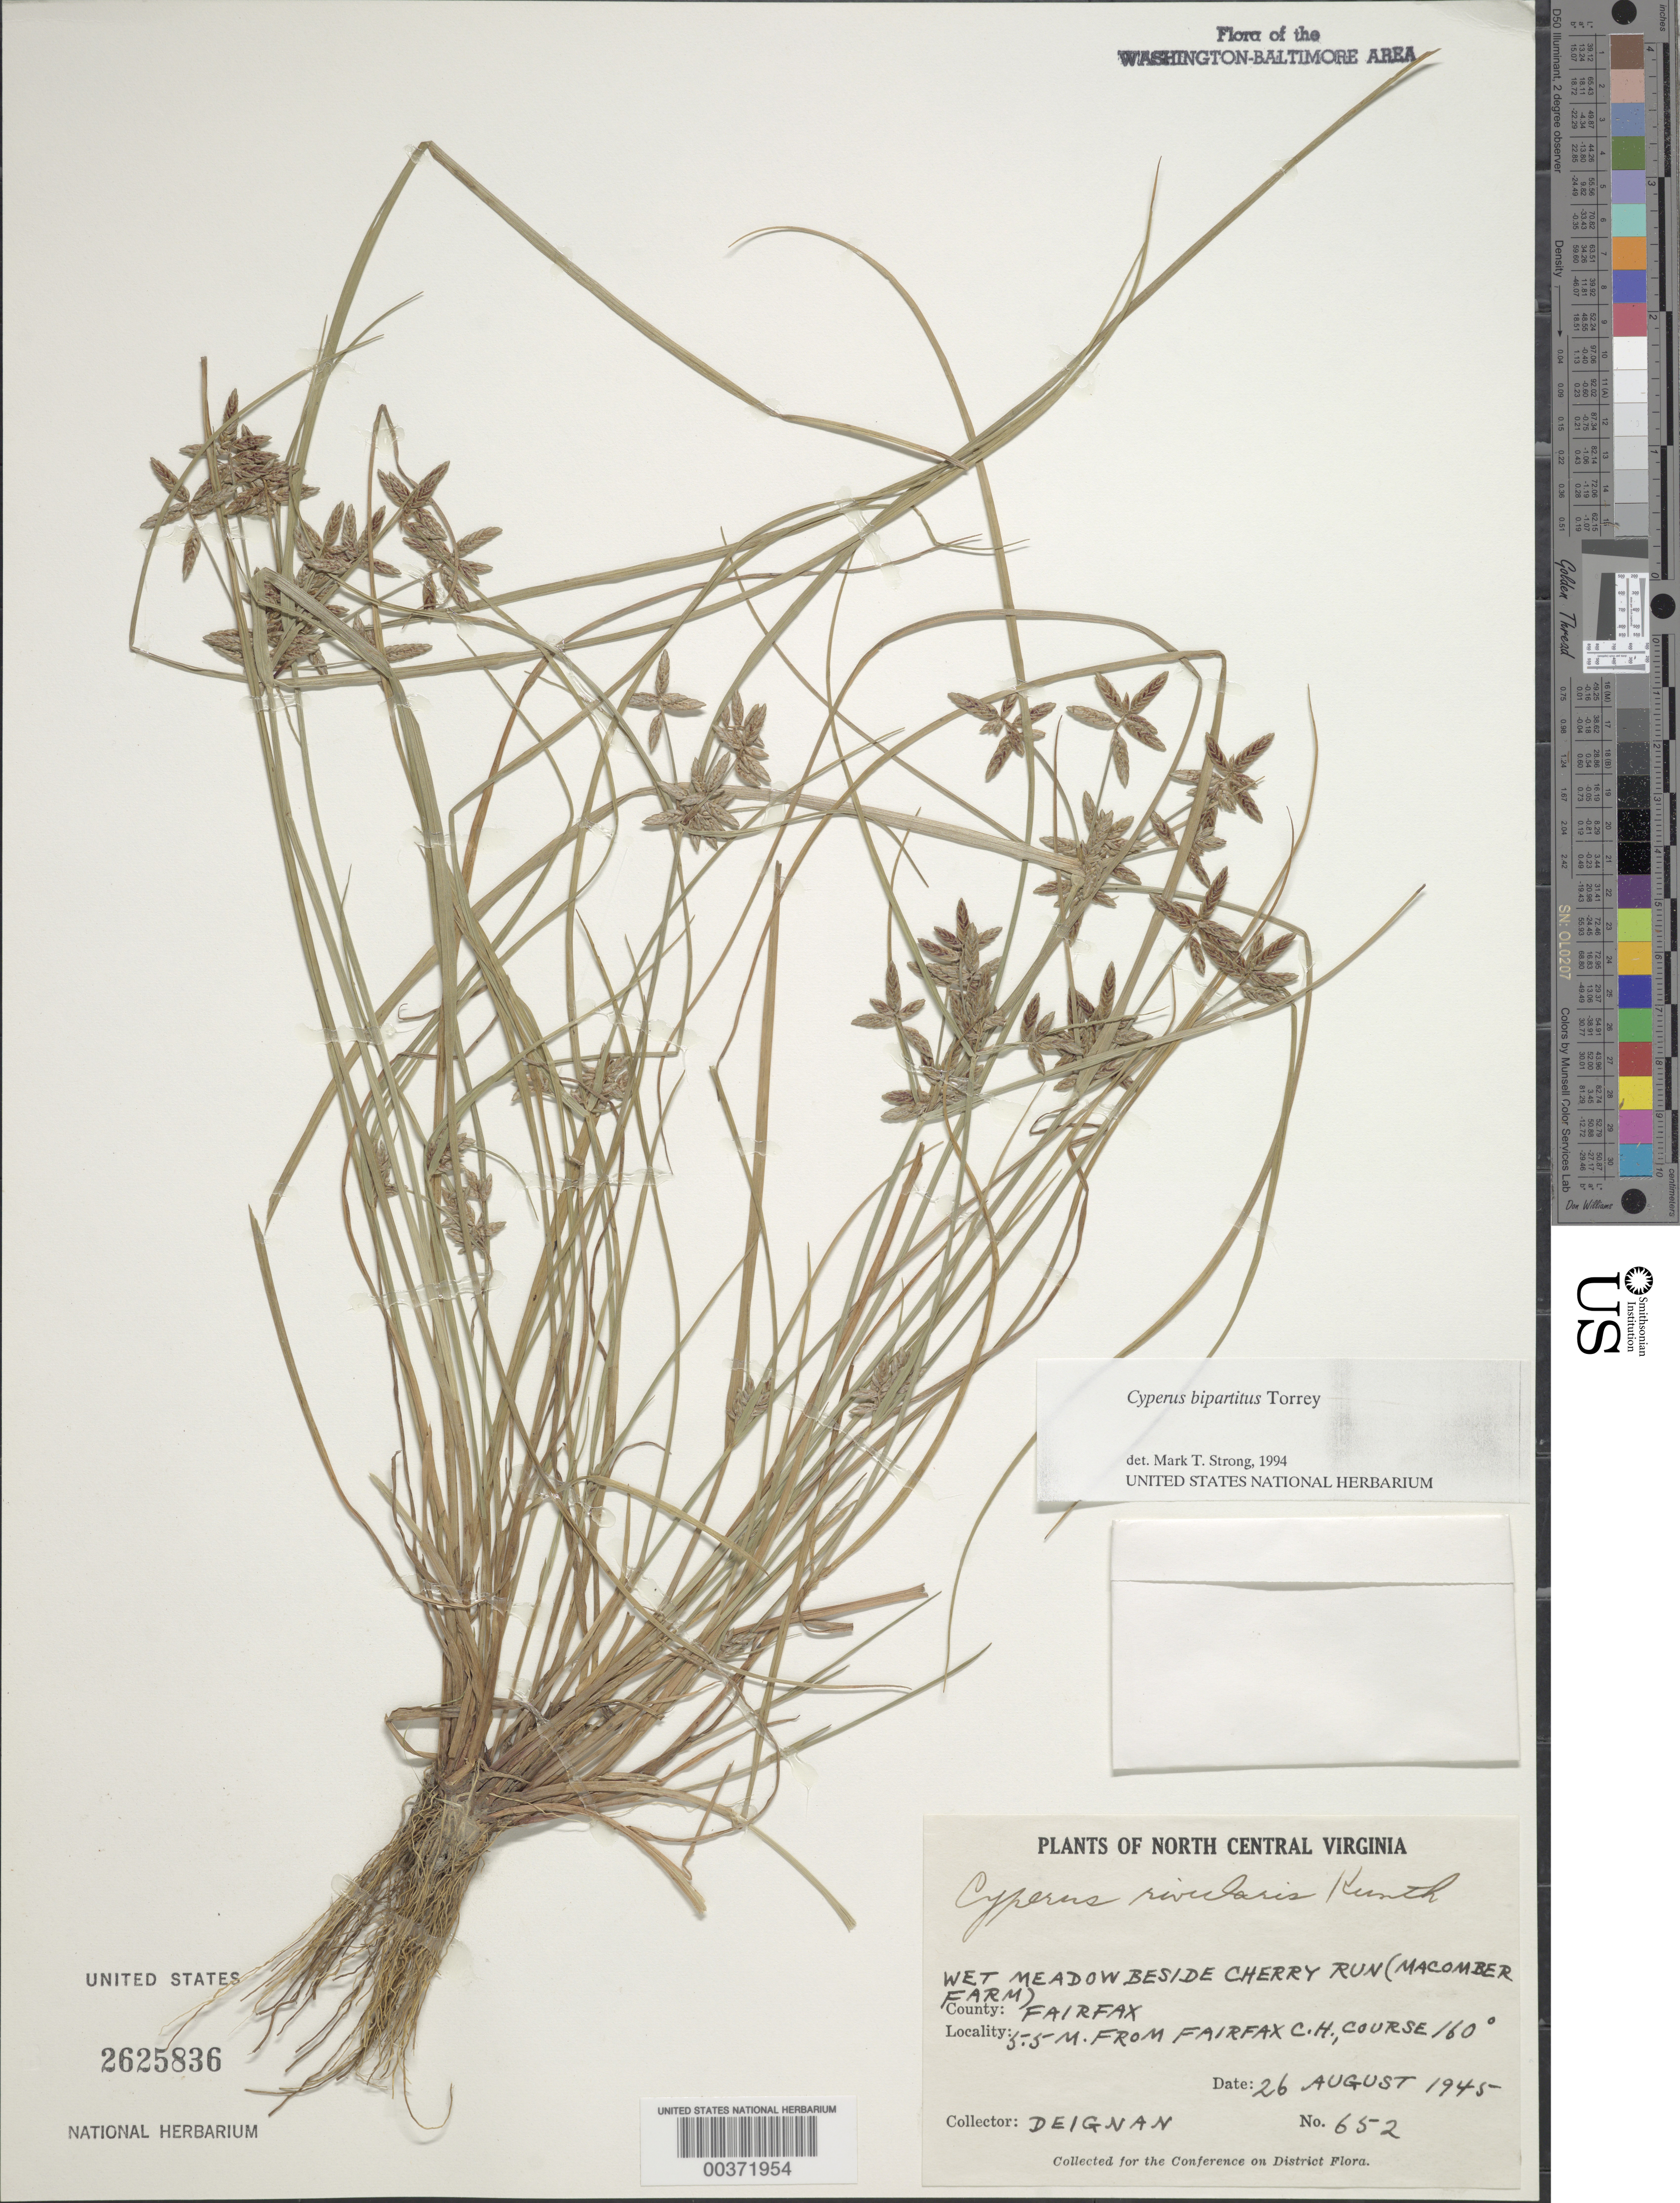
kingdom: Plantae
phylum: Tracheophyta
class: Liliopsida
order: Poales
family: Cyperaceae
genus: Cyperus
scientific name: Cyperus bipartitus Torr.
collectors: H. Deignan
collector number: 652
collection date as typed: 26 Aug 1945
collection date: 1945-08-26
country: United States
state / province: Virginia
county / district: Fairfax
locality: Cherry Run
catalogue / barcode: US 2625836